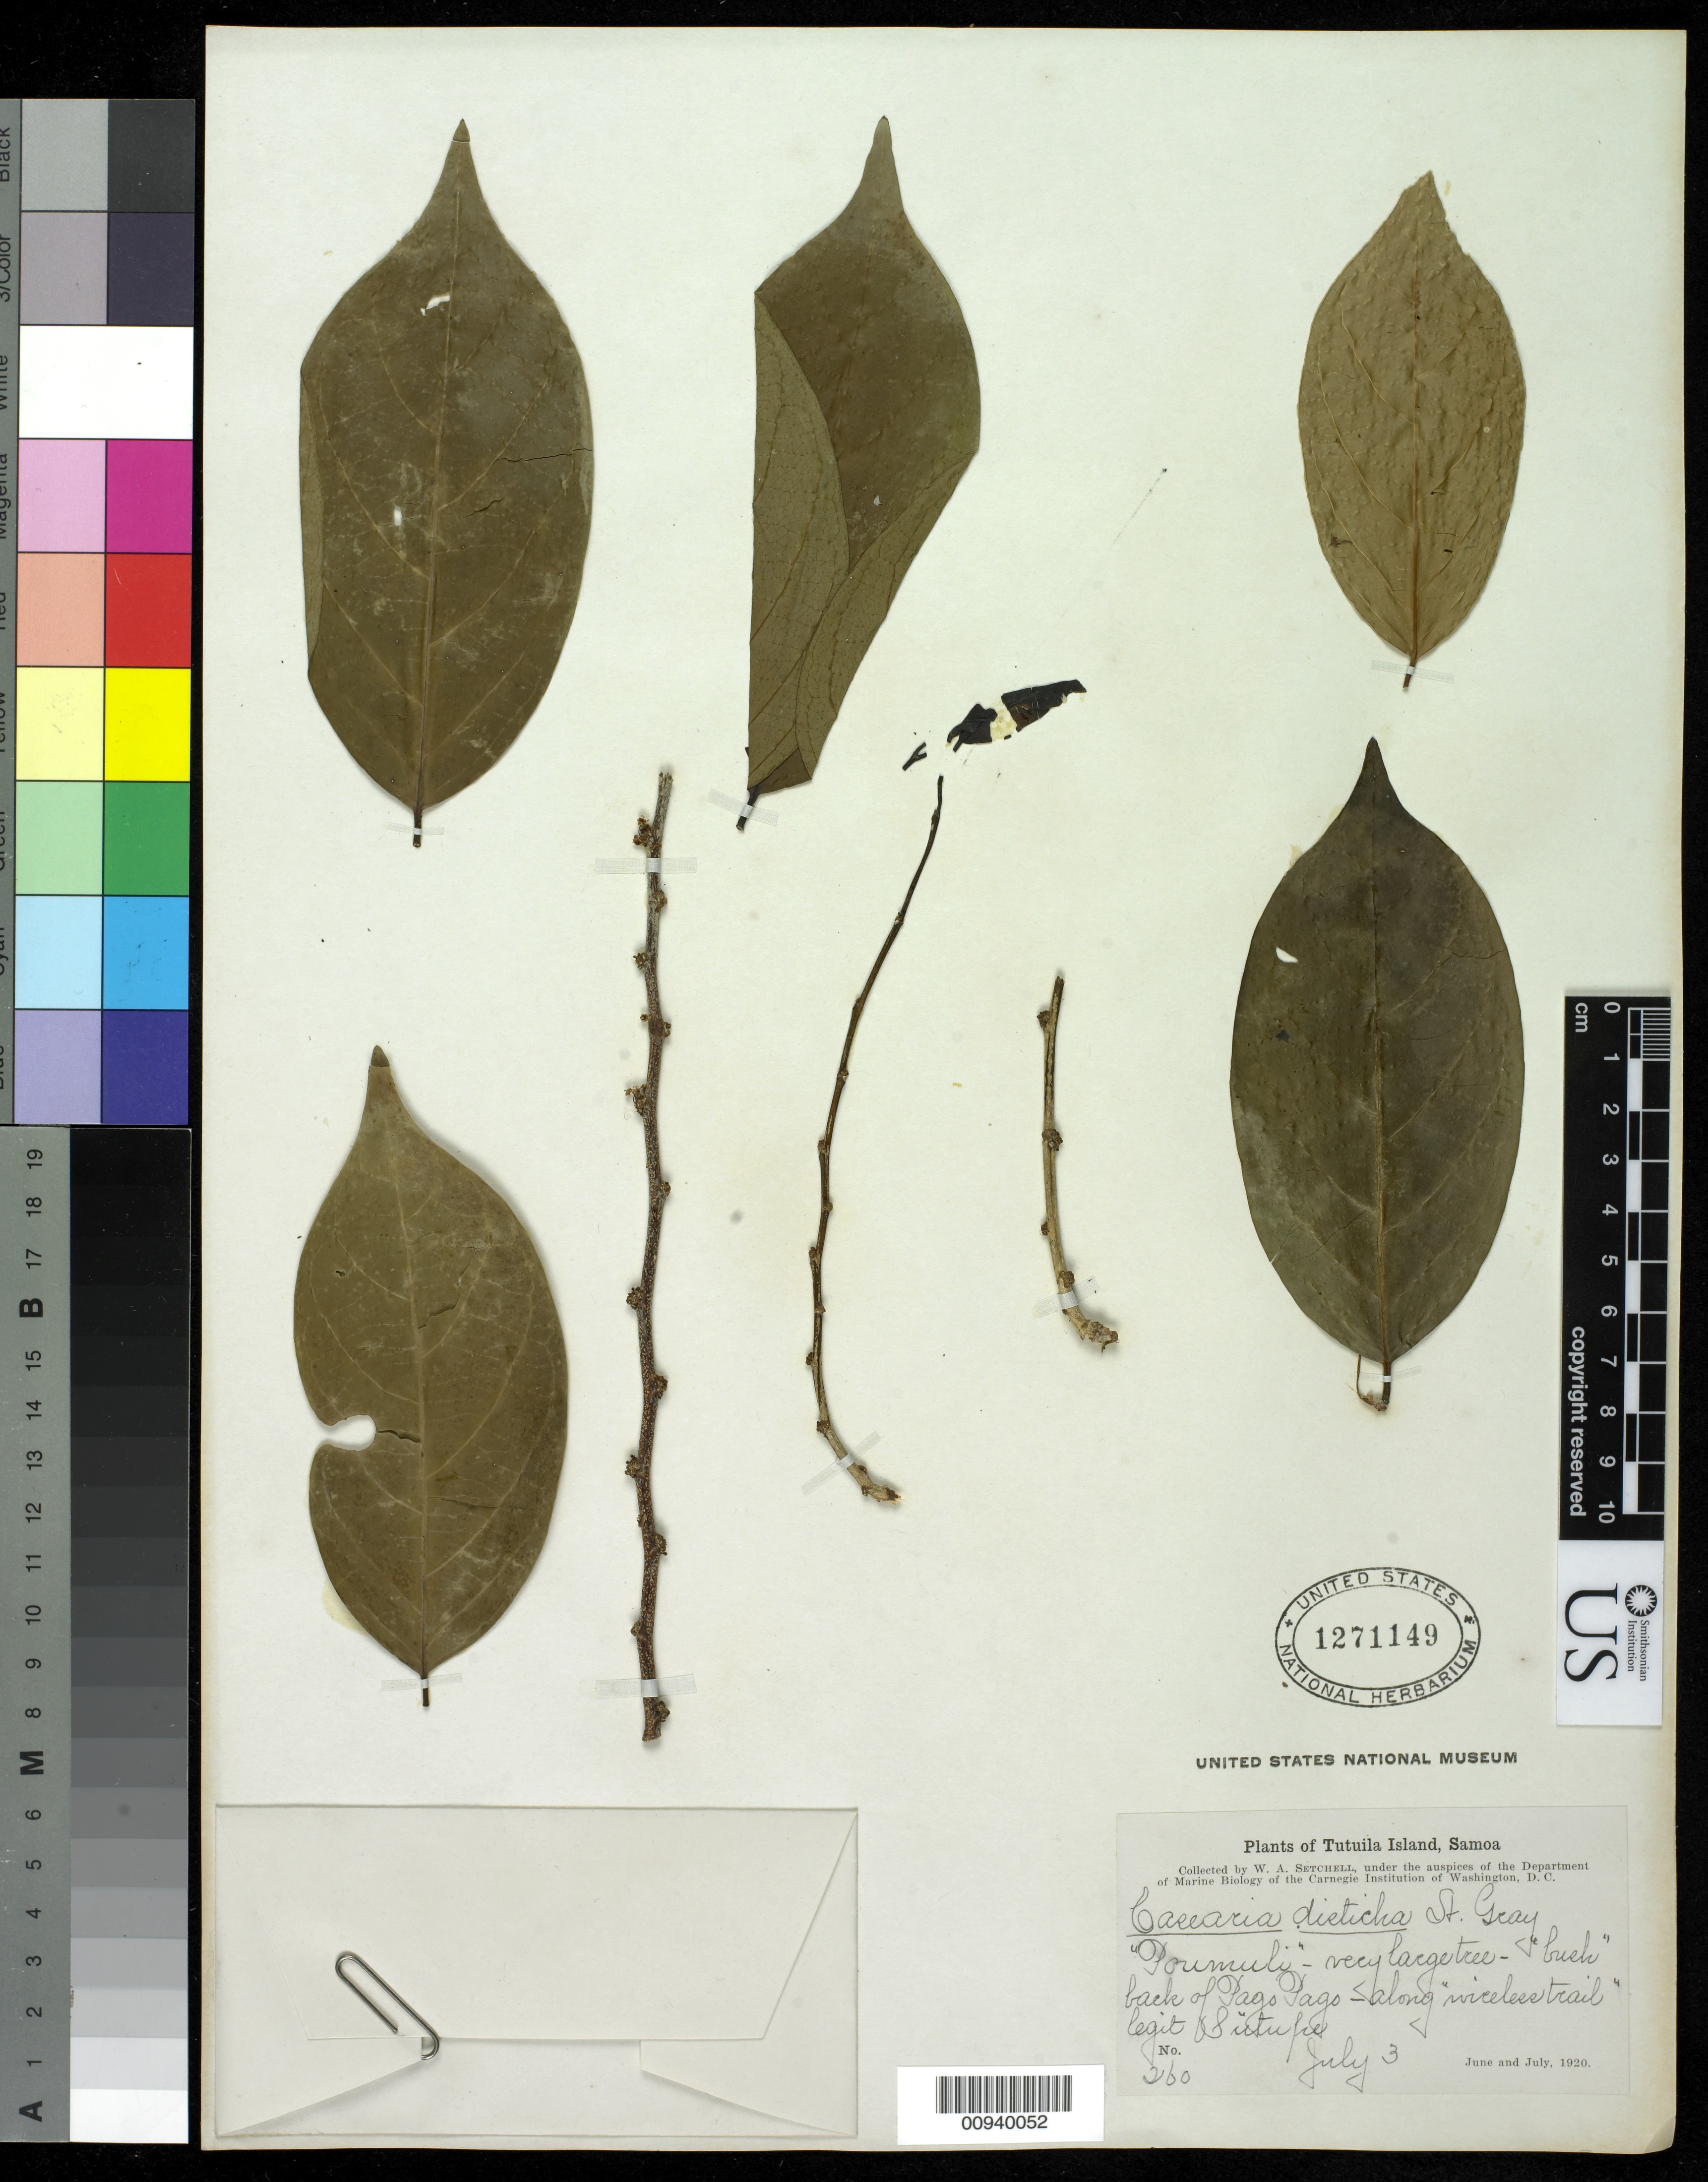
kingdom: Plantae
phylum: Tracheophyta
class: Magnoliopsida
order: Malpighiales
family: Salicaceae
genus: Casearia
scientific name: Casearia disticha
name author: A. Gray in Wilkes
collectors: W. Setchell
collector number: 260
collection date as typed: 03 Jul 1920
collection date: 1920-07-03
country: American Samoa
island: Tutua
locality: back of Pago Pafo - along wireless trail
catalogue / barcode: US 1271149